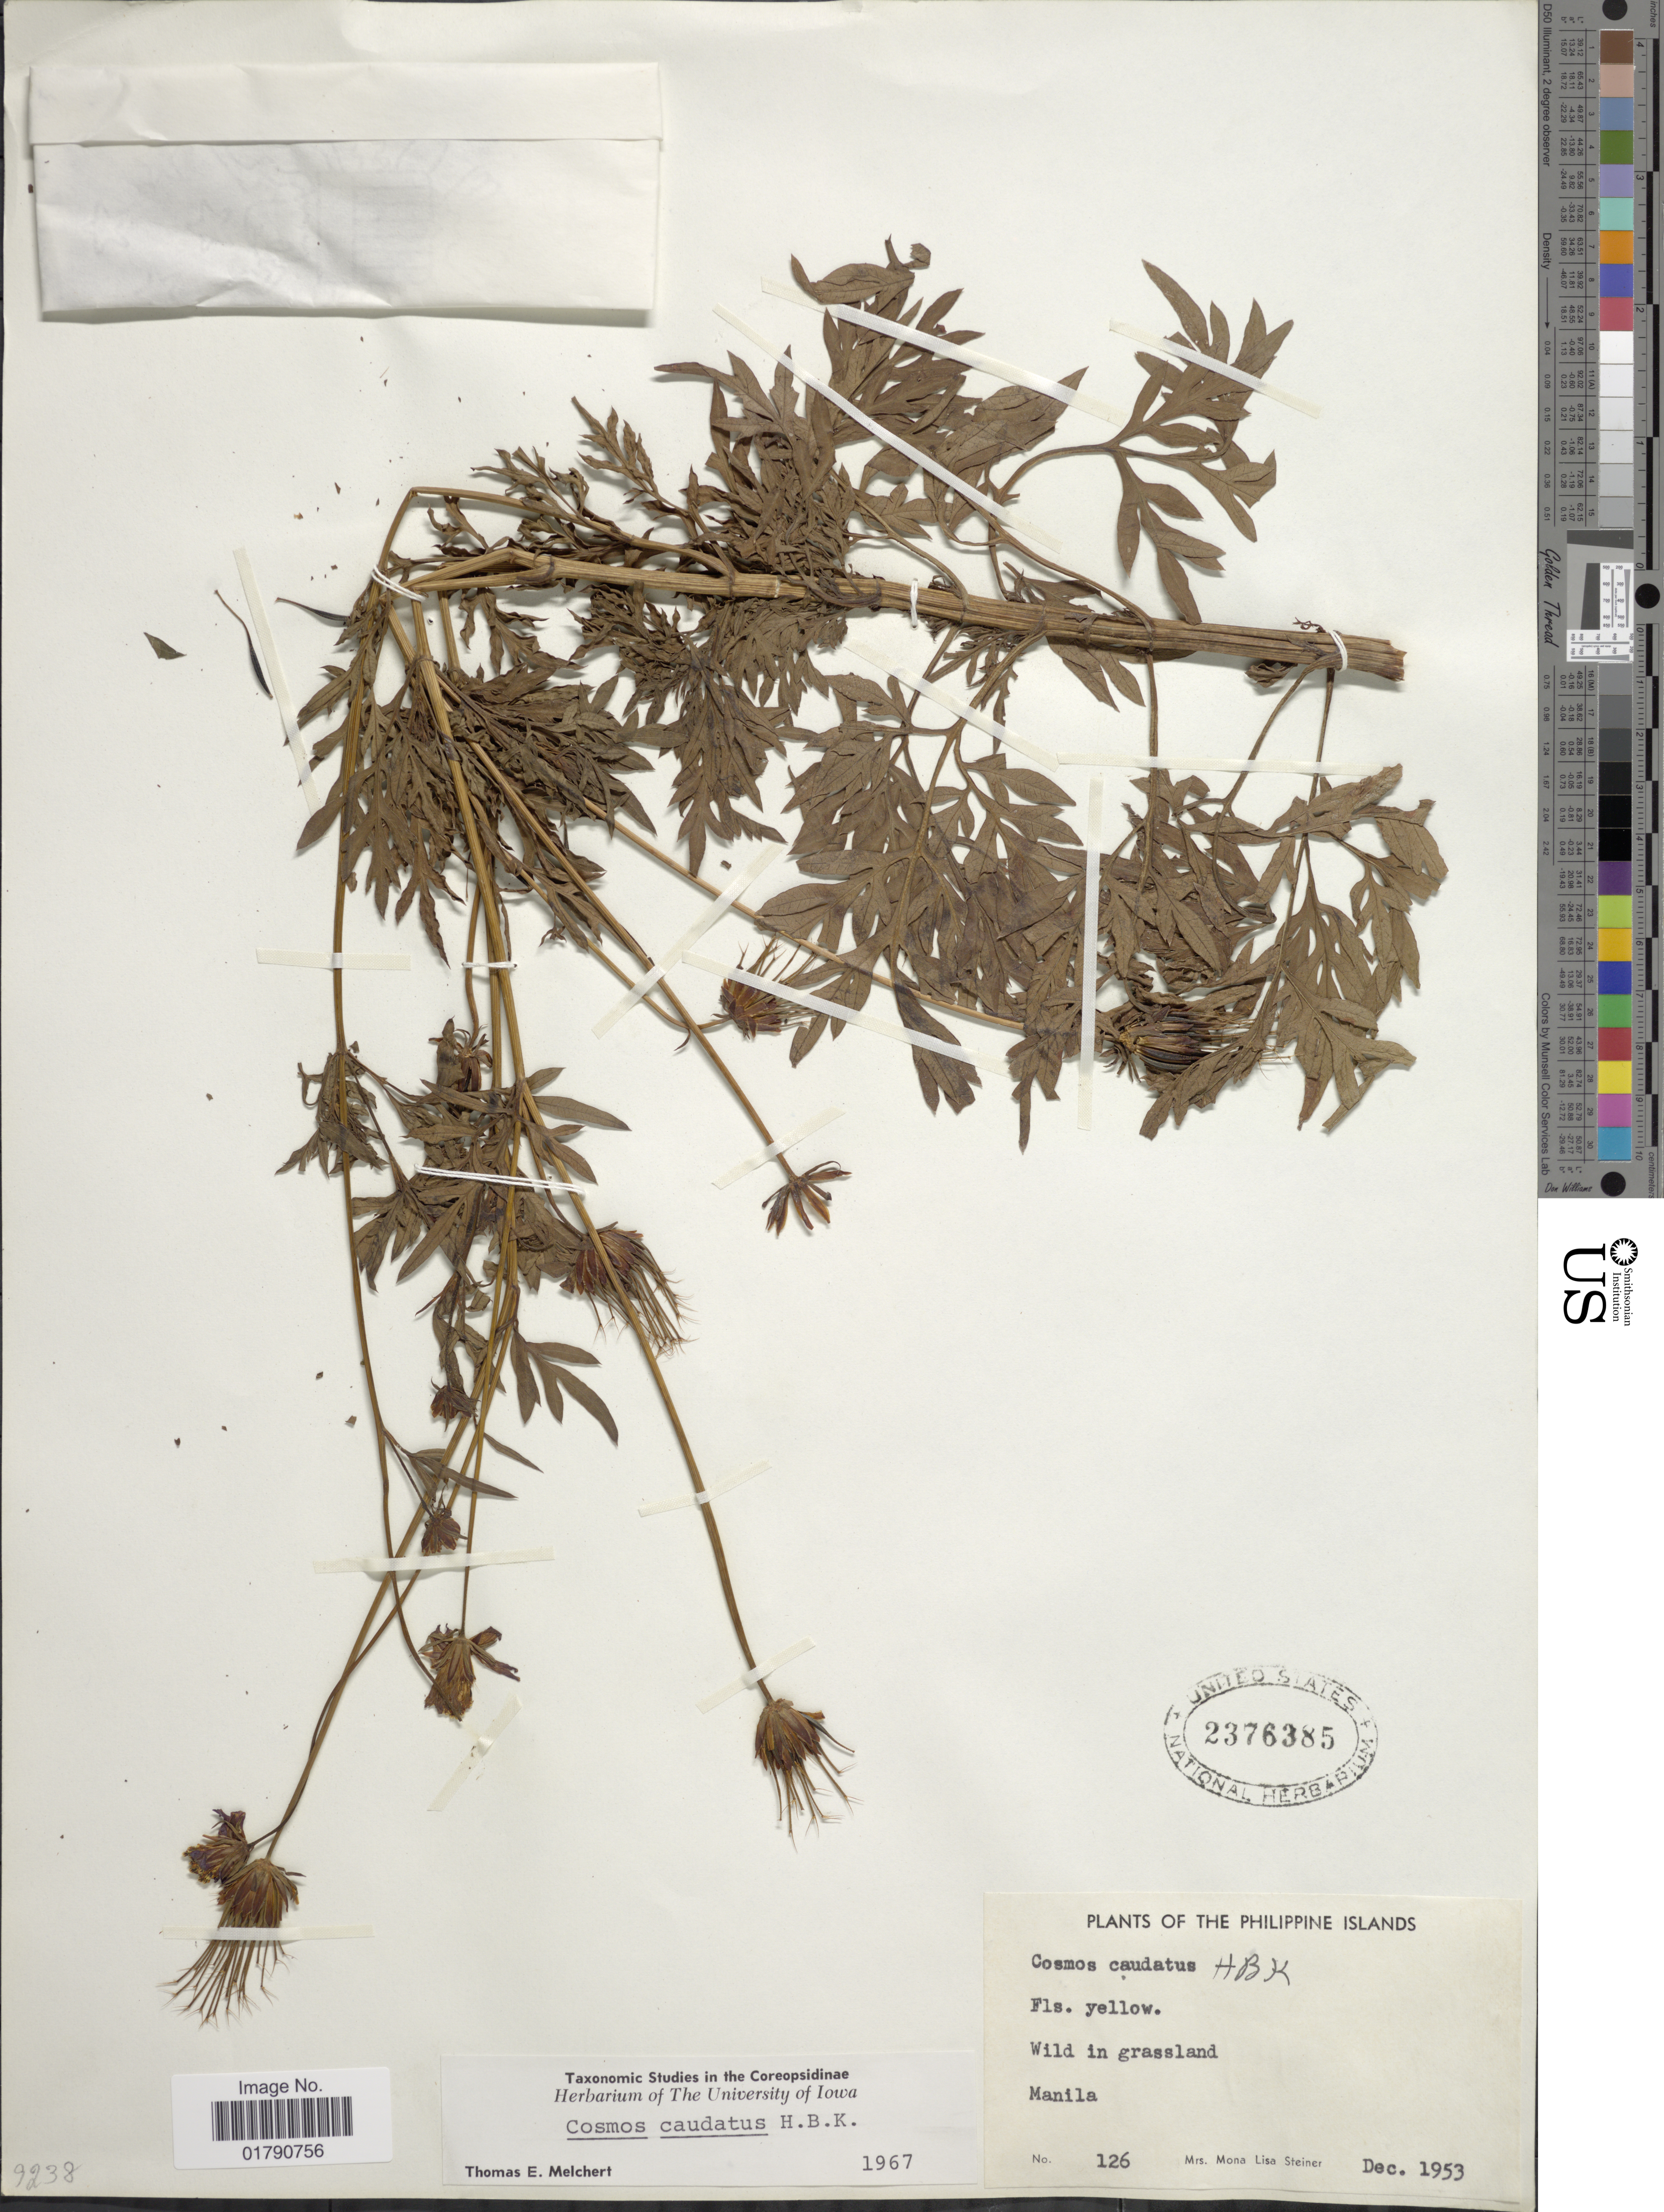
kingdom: Plantae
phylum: Tracheophyta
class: Magnoliopsida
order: Asterales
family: Asteraceae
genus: Cosmos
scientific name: Cosmos caudatus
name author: Kunth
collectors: M. Steiner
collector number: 126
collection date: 1953-12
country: Philippines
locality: Philippine Islands, Manila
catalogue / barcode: US 2376385